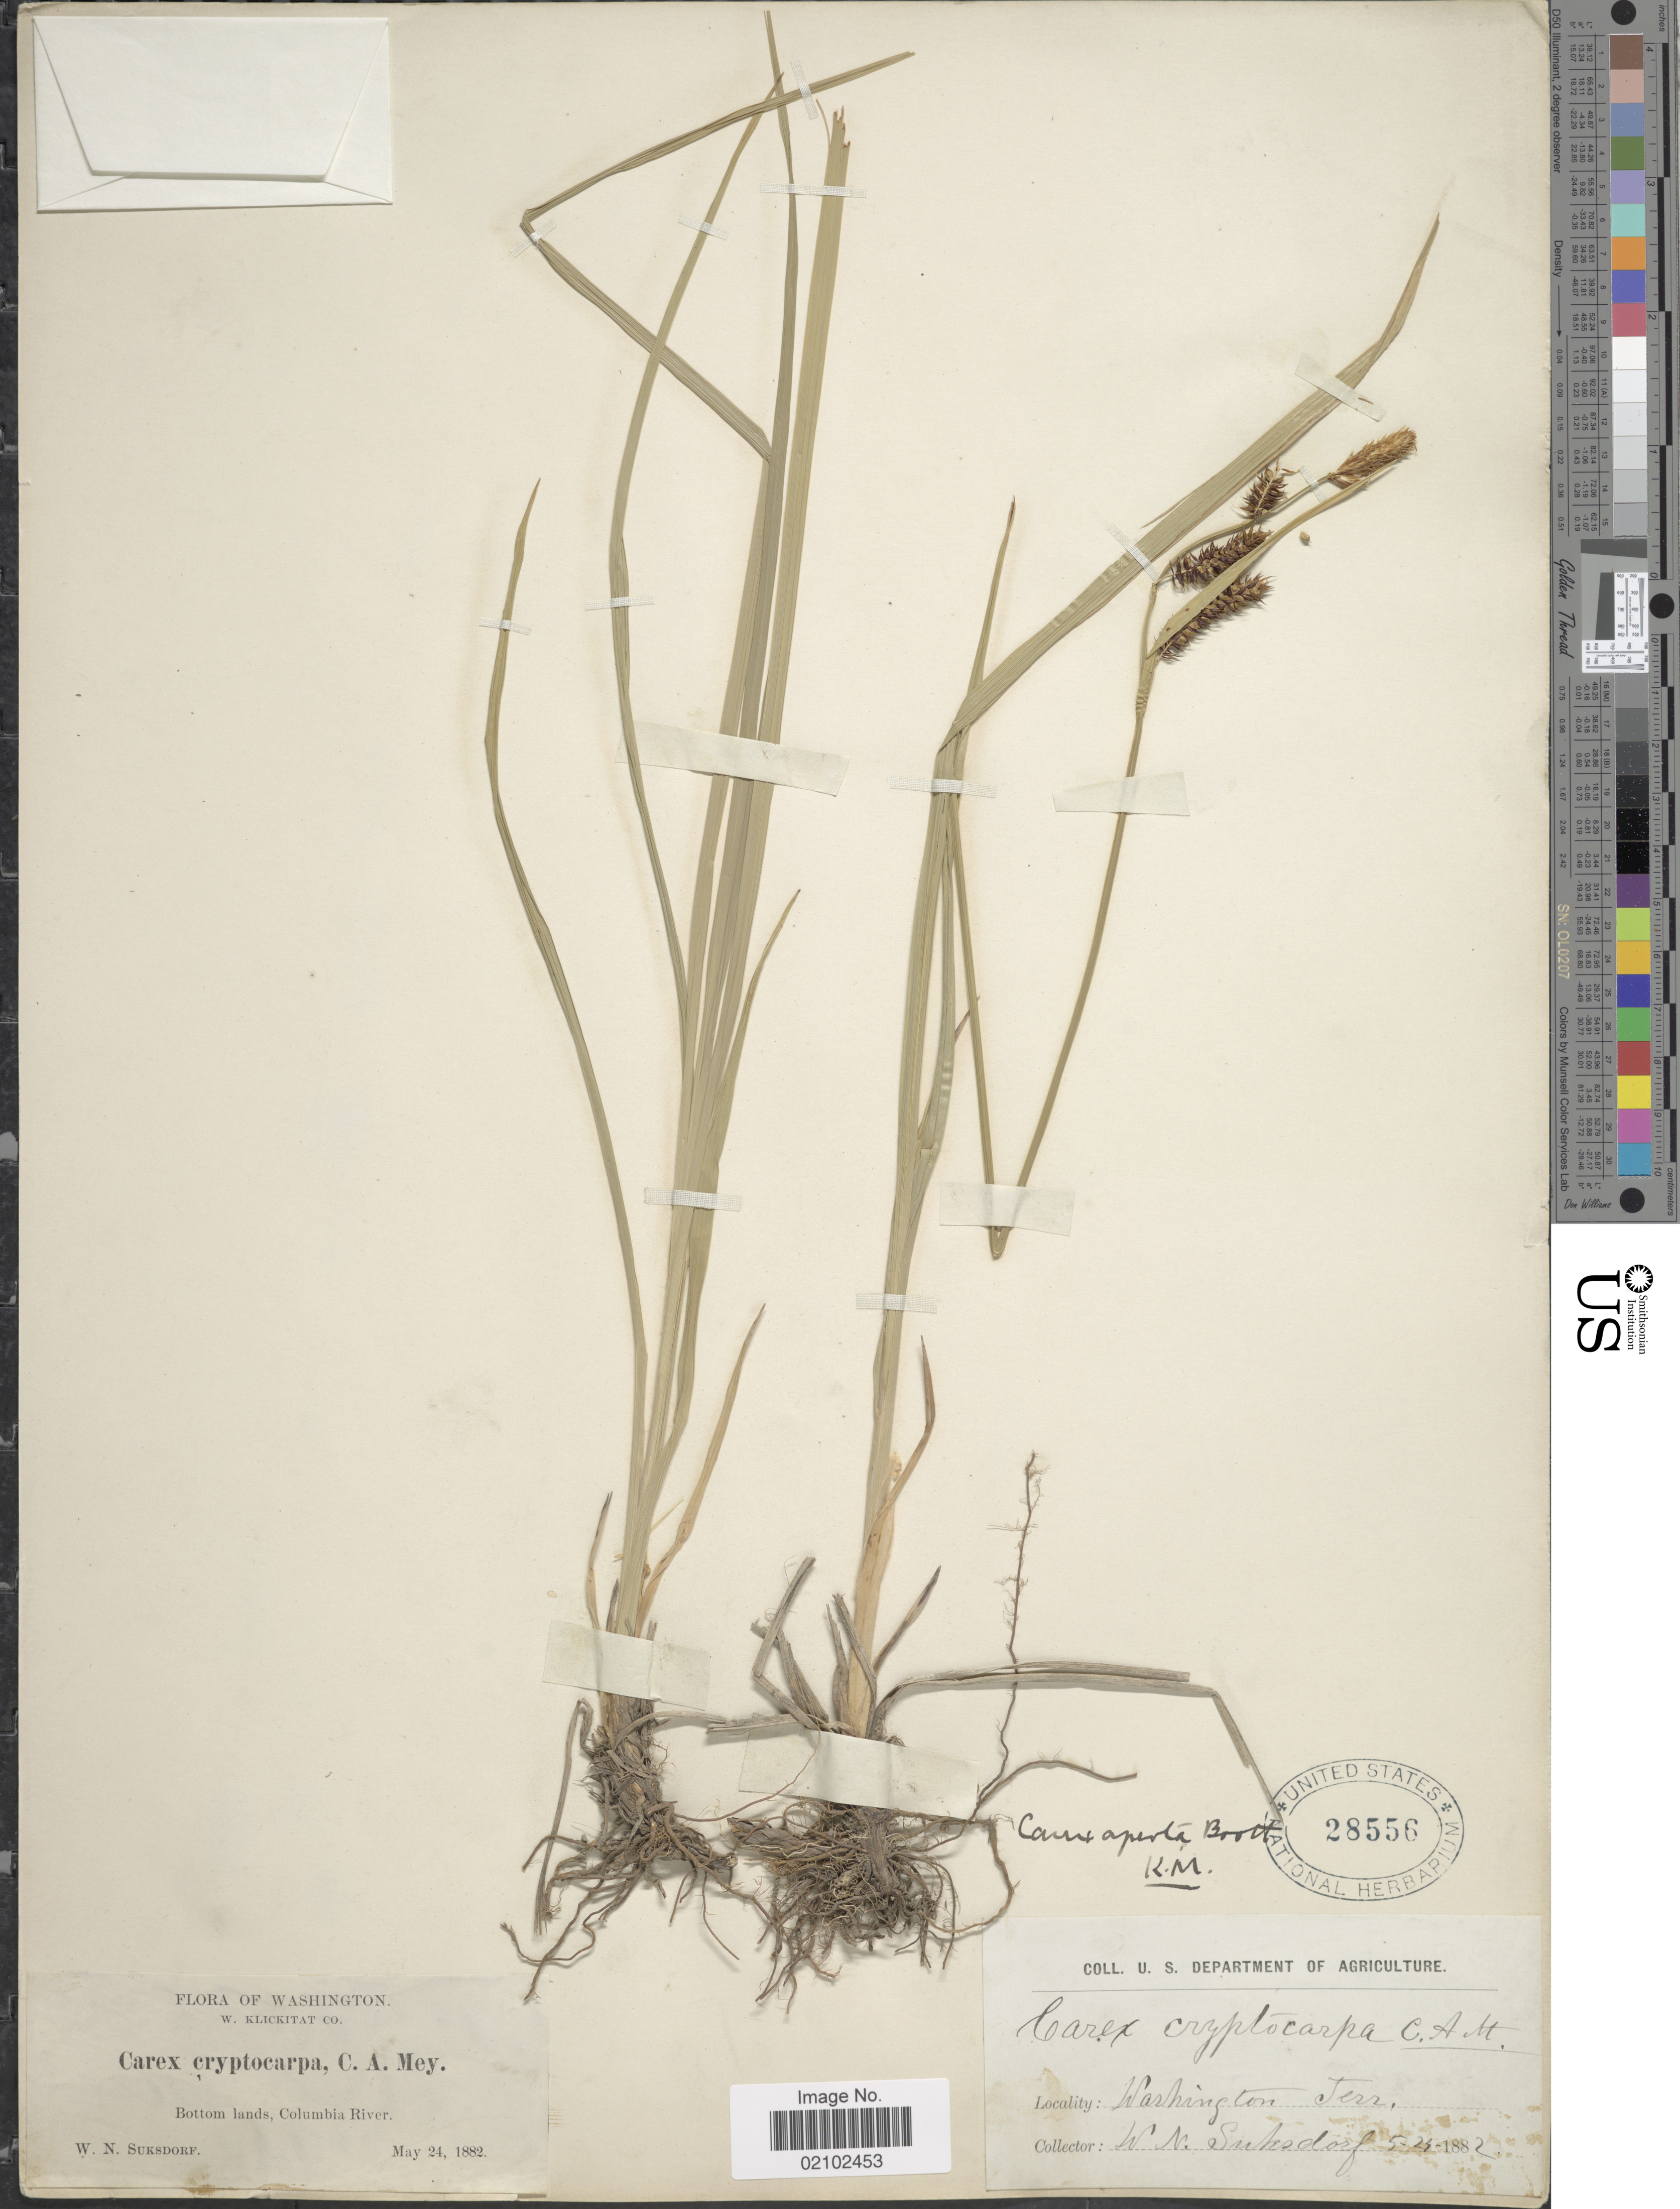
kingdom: Plantae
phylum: Tracheophyta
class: Liliopsida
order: Poales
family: Cyperaceae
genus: Carex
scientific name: Carex aperta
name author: Boott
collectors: W. N. Suksdorf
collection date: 1882-05-24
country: United States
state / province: Washington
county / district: Klickitat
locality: W. Klickitat Co, Bottoms lands, Columbia River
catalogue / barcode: US 28556